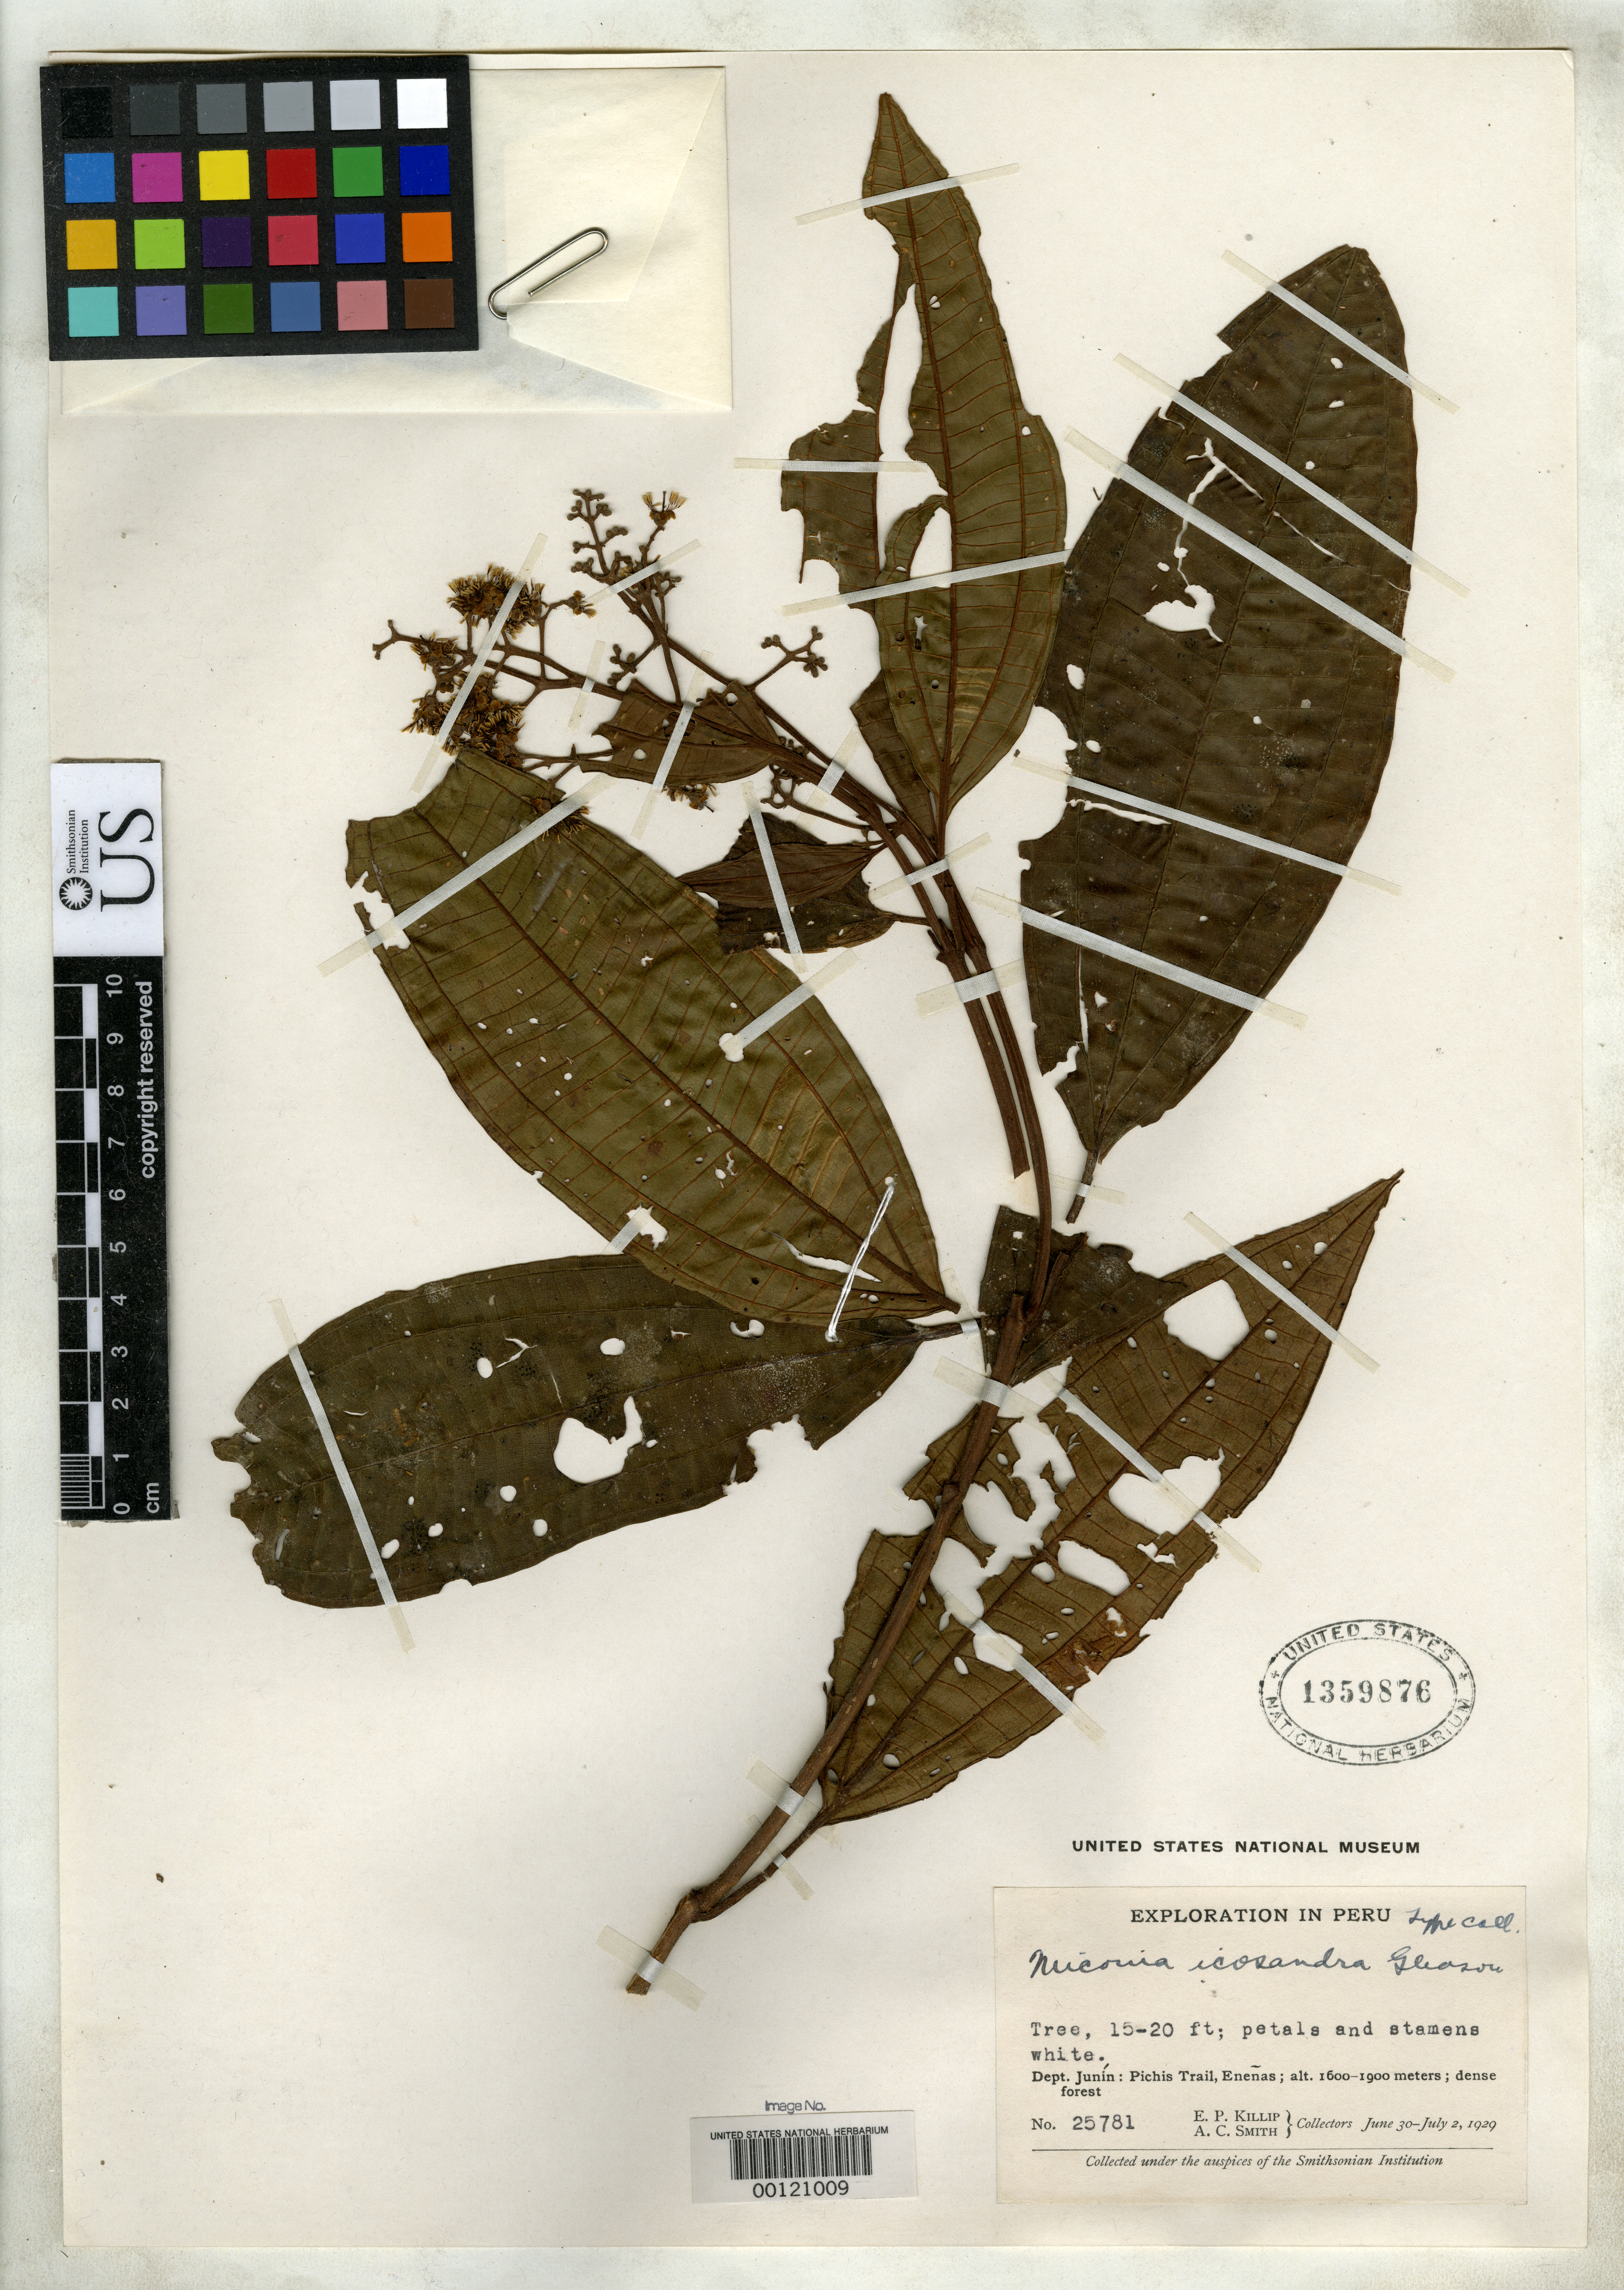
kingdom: Plantae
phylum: Tracheophyta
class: Magnoliopsida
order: Myrtales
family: Melastomataceae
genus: Miconia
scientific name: Miconia icosandra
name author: Gleason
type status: Isotype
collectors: E. P. Killip & A. C. Smith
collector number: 25781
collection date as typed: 30 Jun 1929 to 02 Jul 1929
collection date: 1929-06-30/1929-07-02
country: Peru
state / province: Junín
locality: Pichis Trail, Enenas.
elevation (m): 1600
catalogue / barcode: US 1359876